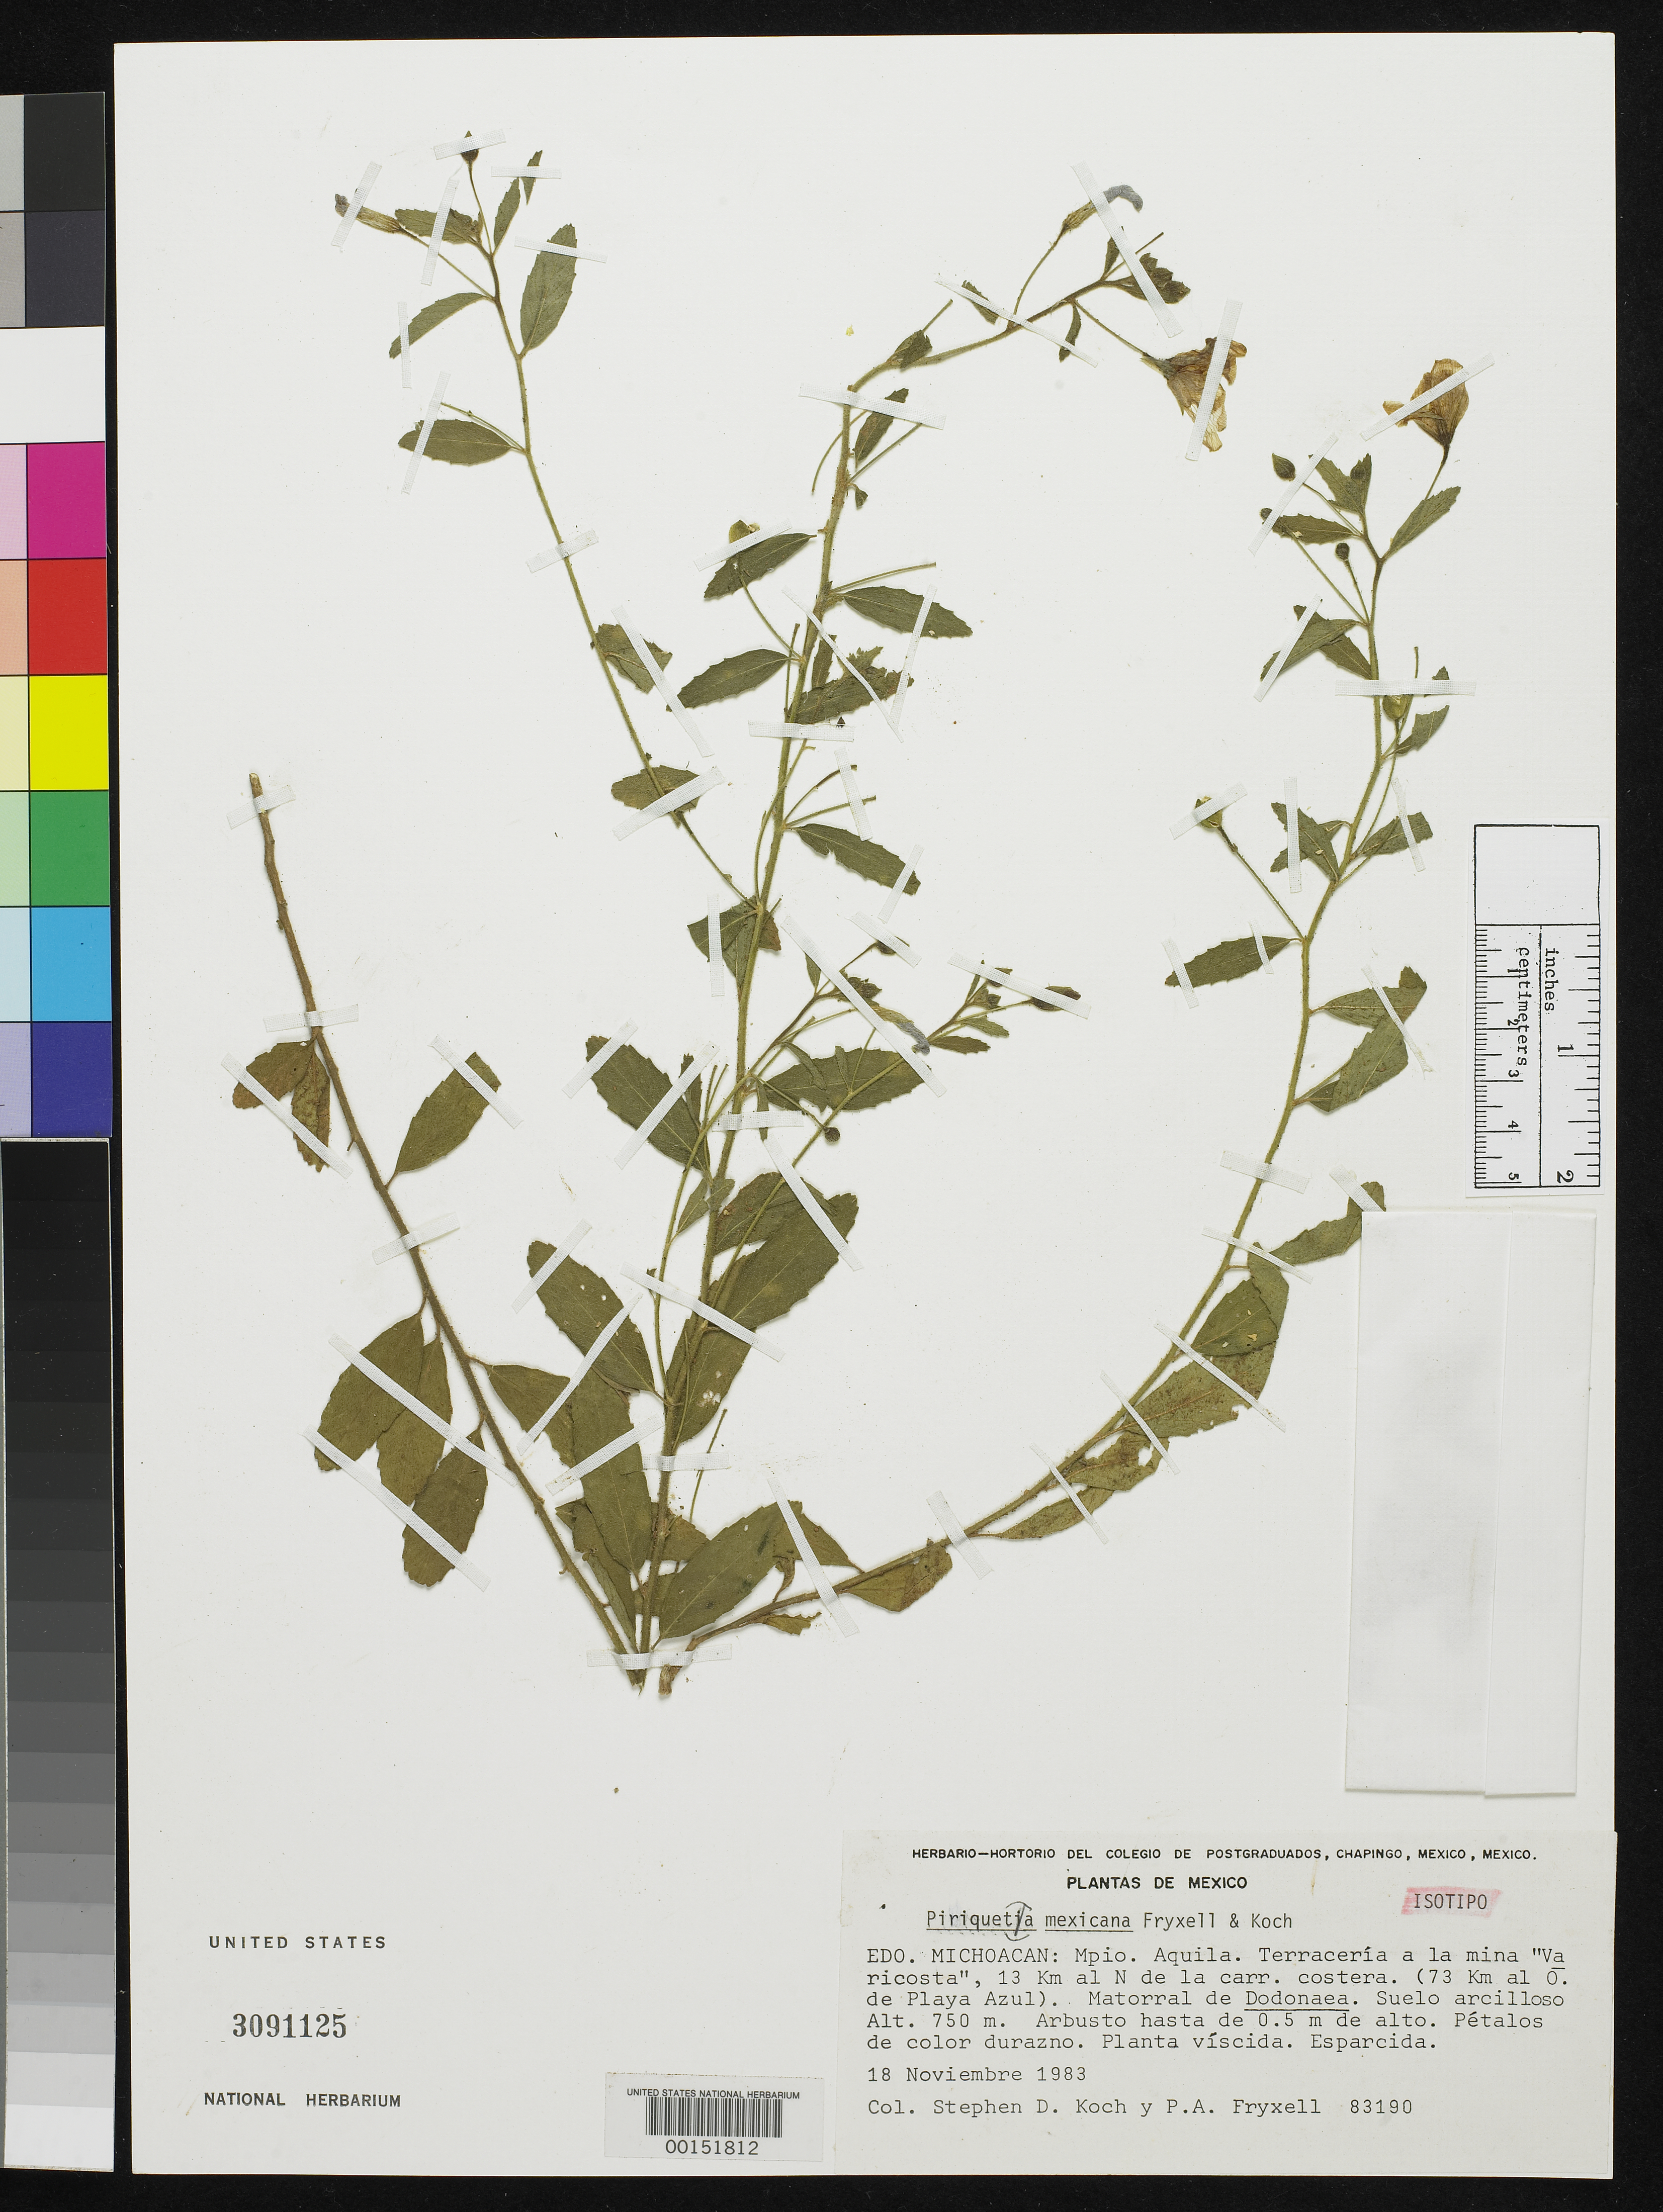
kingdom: Plantae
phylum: Tracheophyta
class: Magnoliopsida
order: Malpighiales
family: Turneraceae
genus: Piriqueta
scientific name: Piriqueta mexicana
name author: Fryxell & S.D. Koch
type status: Isotype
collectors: S. D. Koch & P. A. Fryxell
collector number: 83190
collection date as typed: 18 Nov 1983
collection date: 1983-11-18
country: Mexico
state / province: Michoacán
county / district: Aquila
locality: Terraceria a La Mina "varicosta", 13 km N of carretera Costera, 73 km O. de Playa Azul.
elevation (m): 750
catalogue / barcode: US 3091125